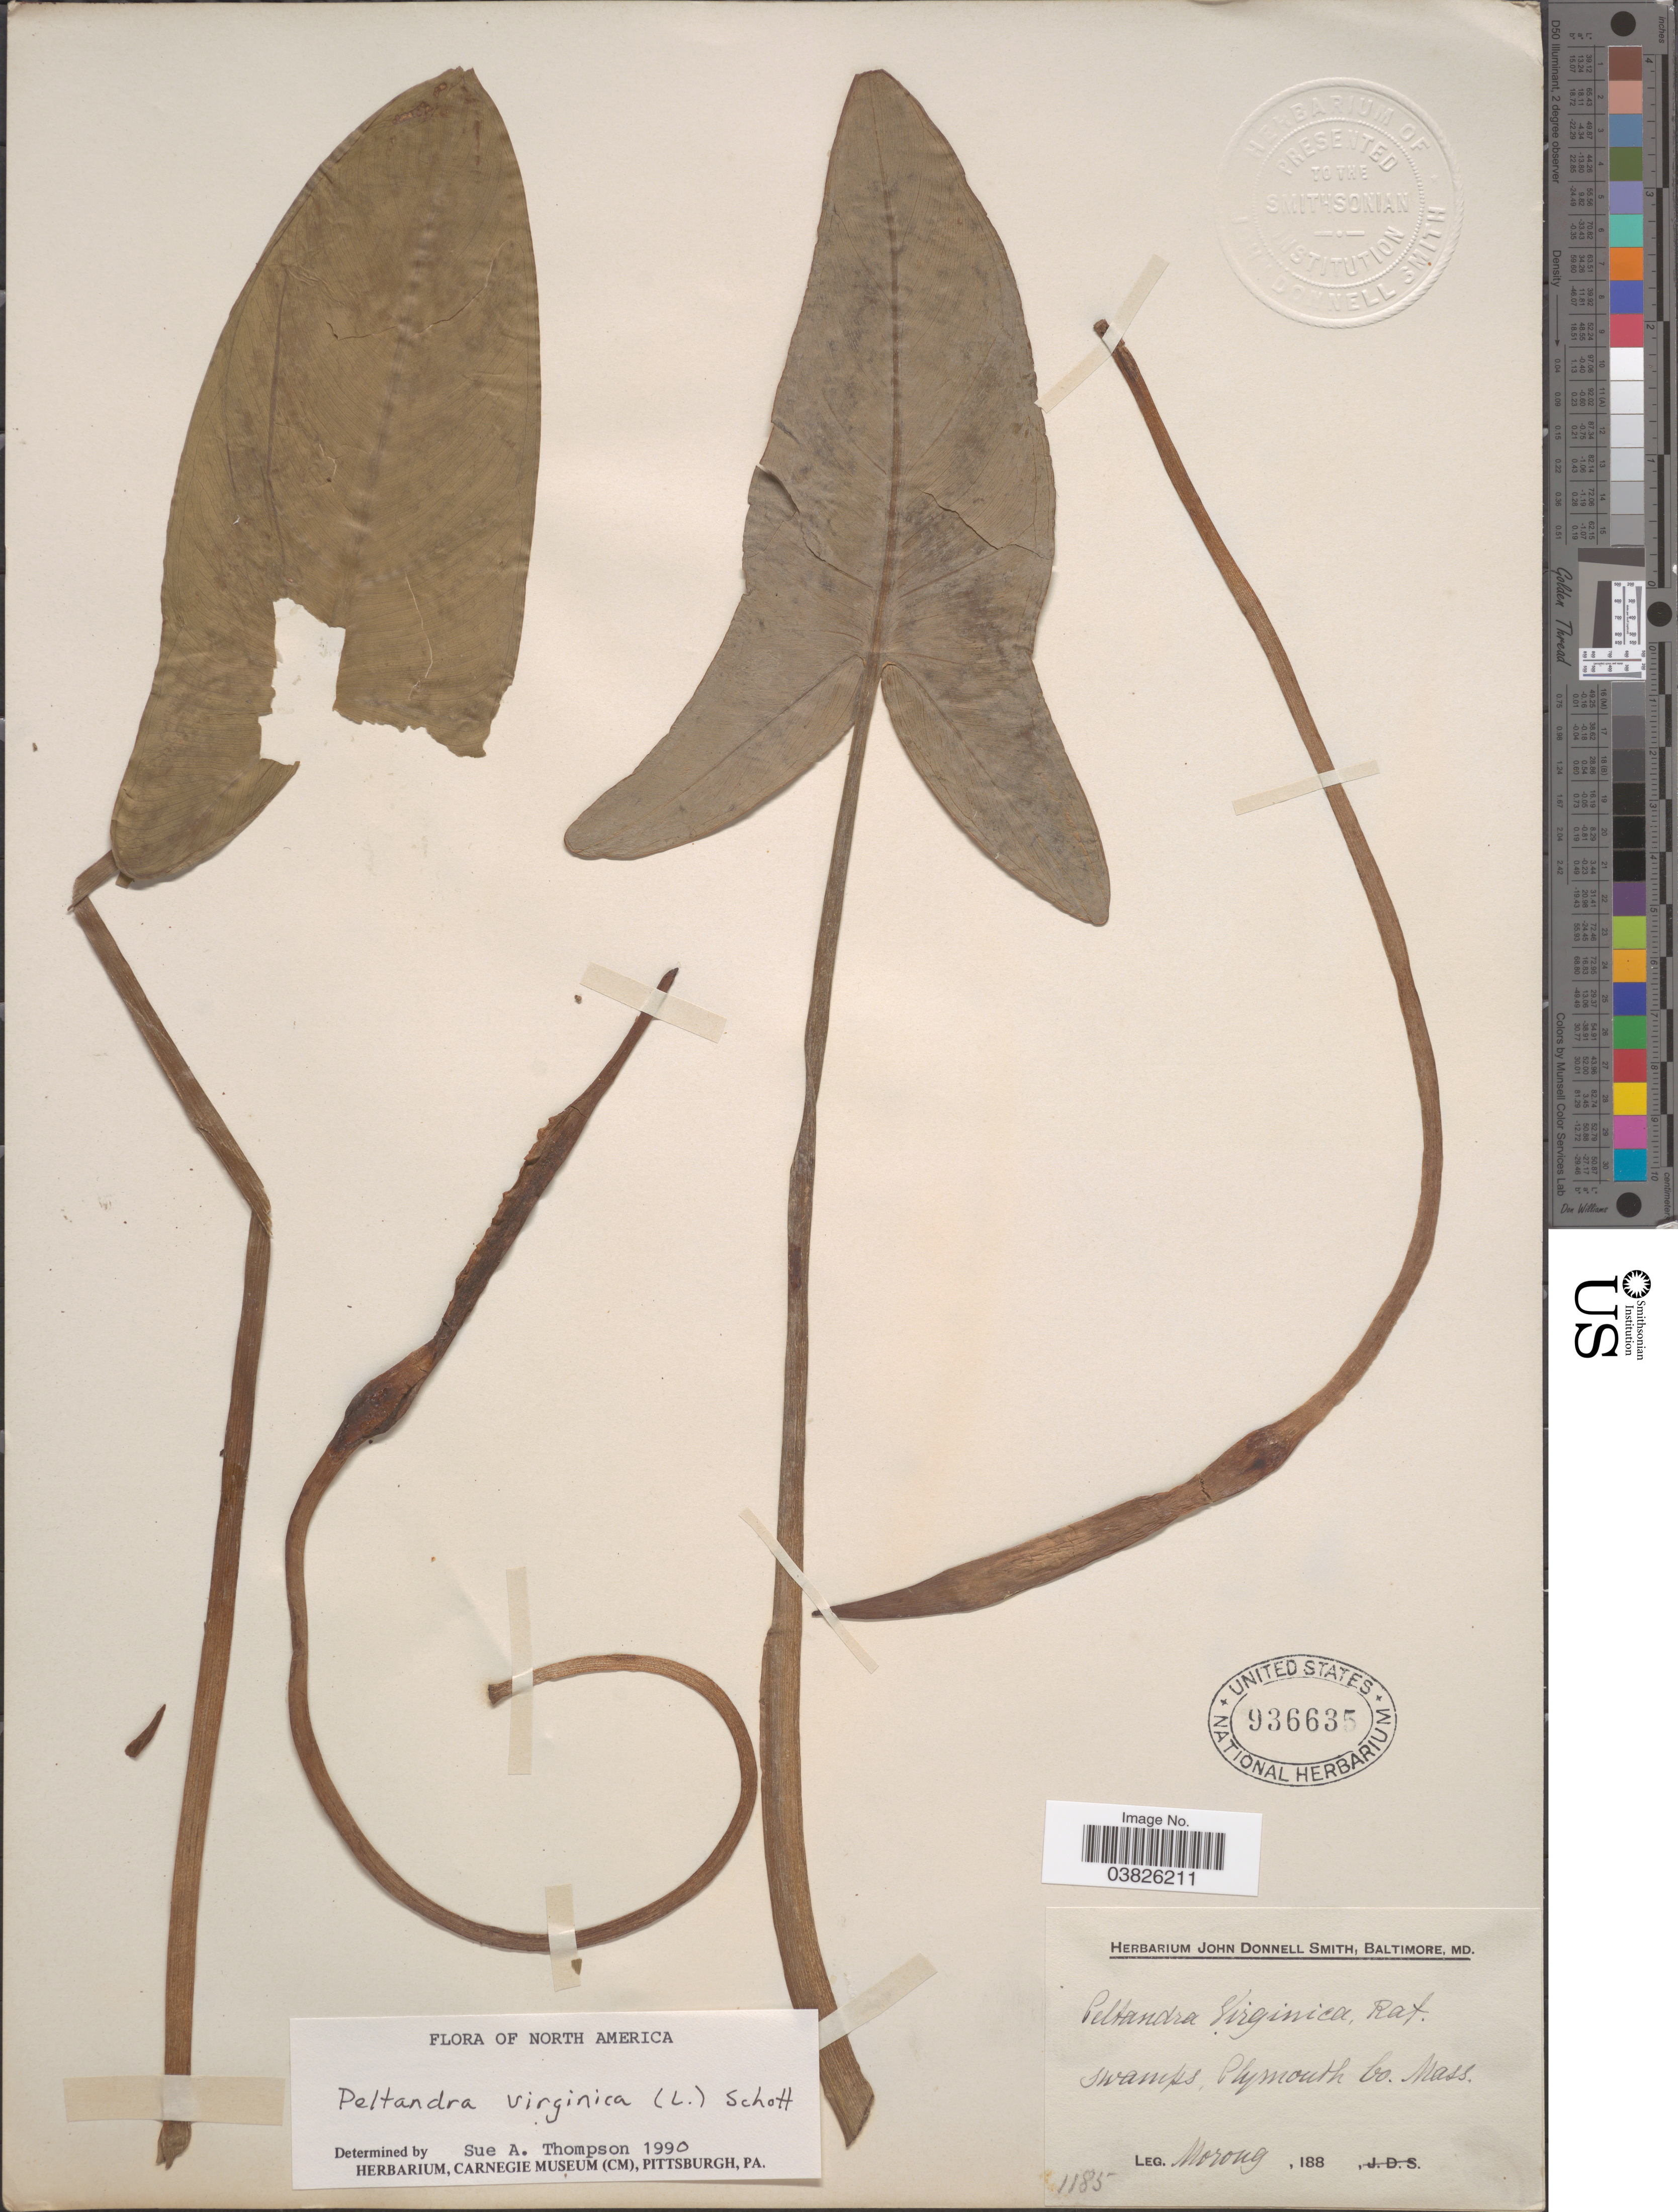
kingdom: Plantae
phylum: Tracheophyta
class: Liliopsida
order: Alismatales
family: Araceae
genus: Peltandra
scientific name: Peltandra virginica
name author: (L.) Schott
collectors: Morong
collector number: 1185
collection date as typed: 188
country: United States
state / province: Massachusetts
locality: Plymouth Co.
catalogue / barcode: US 936635